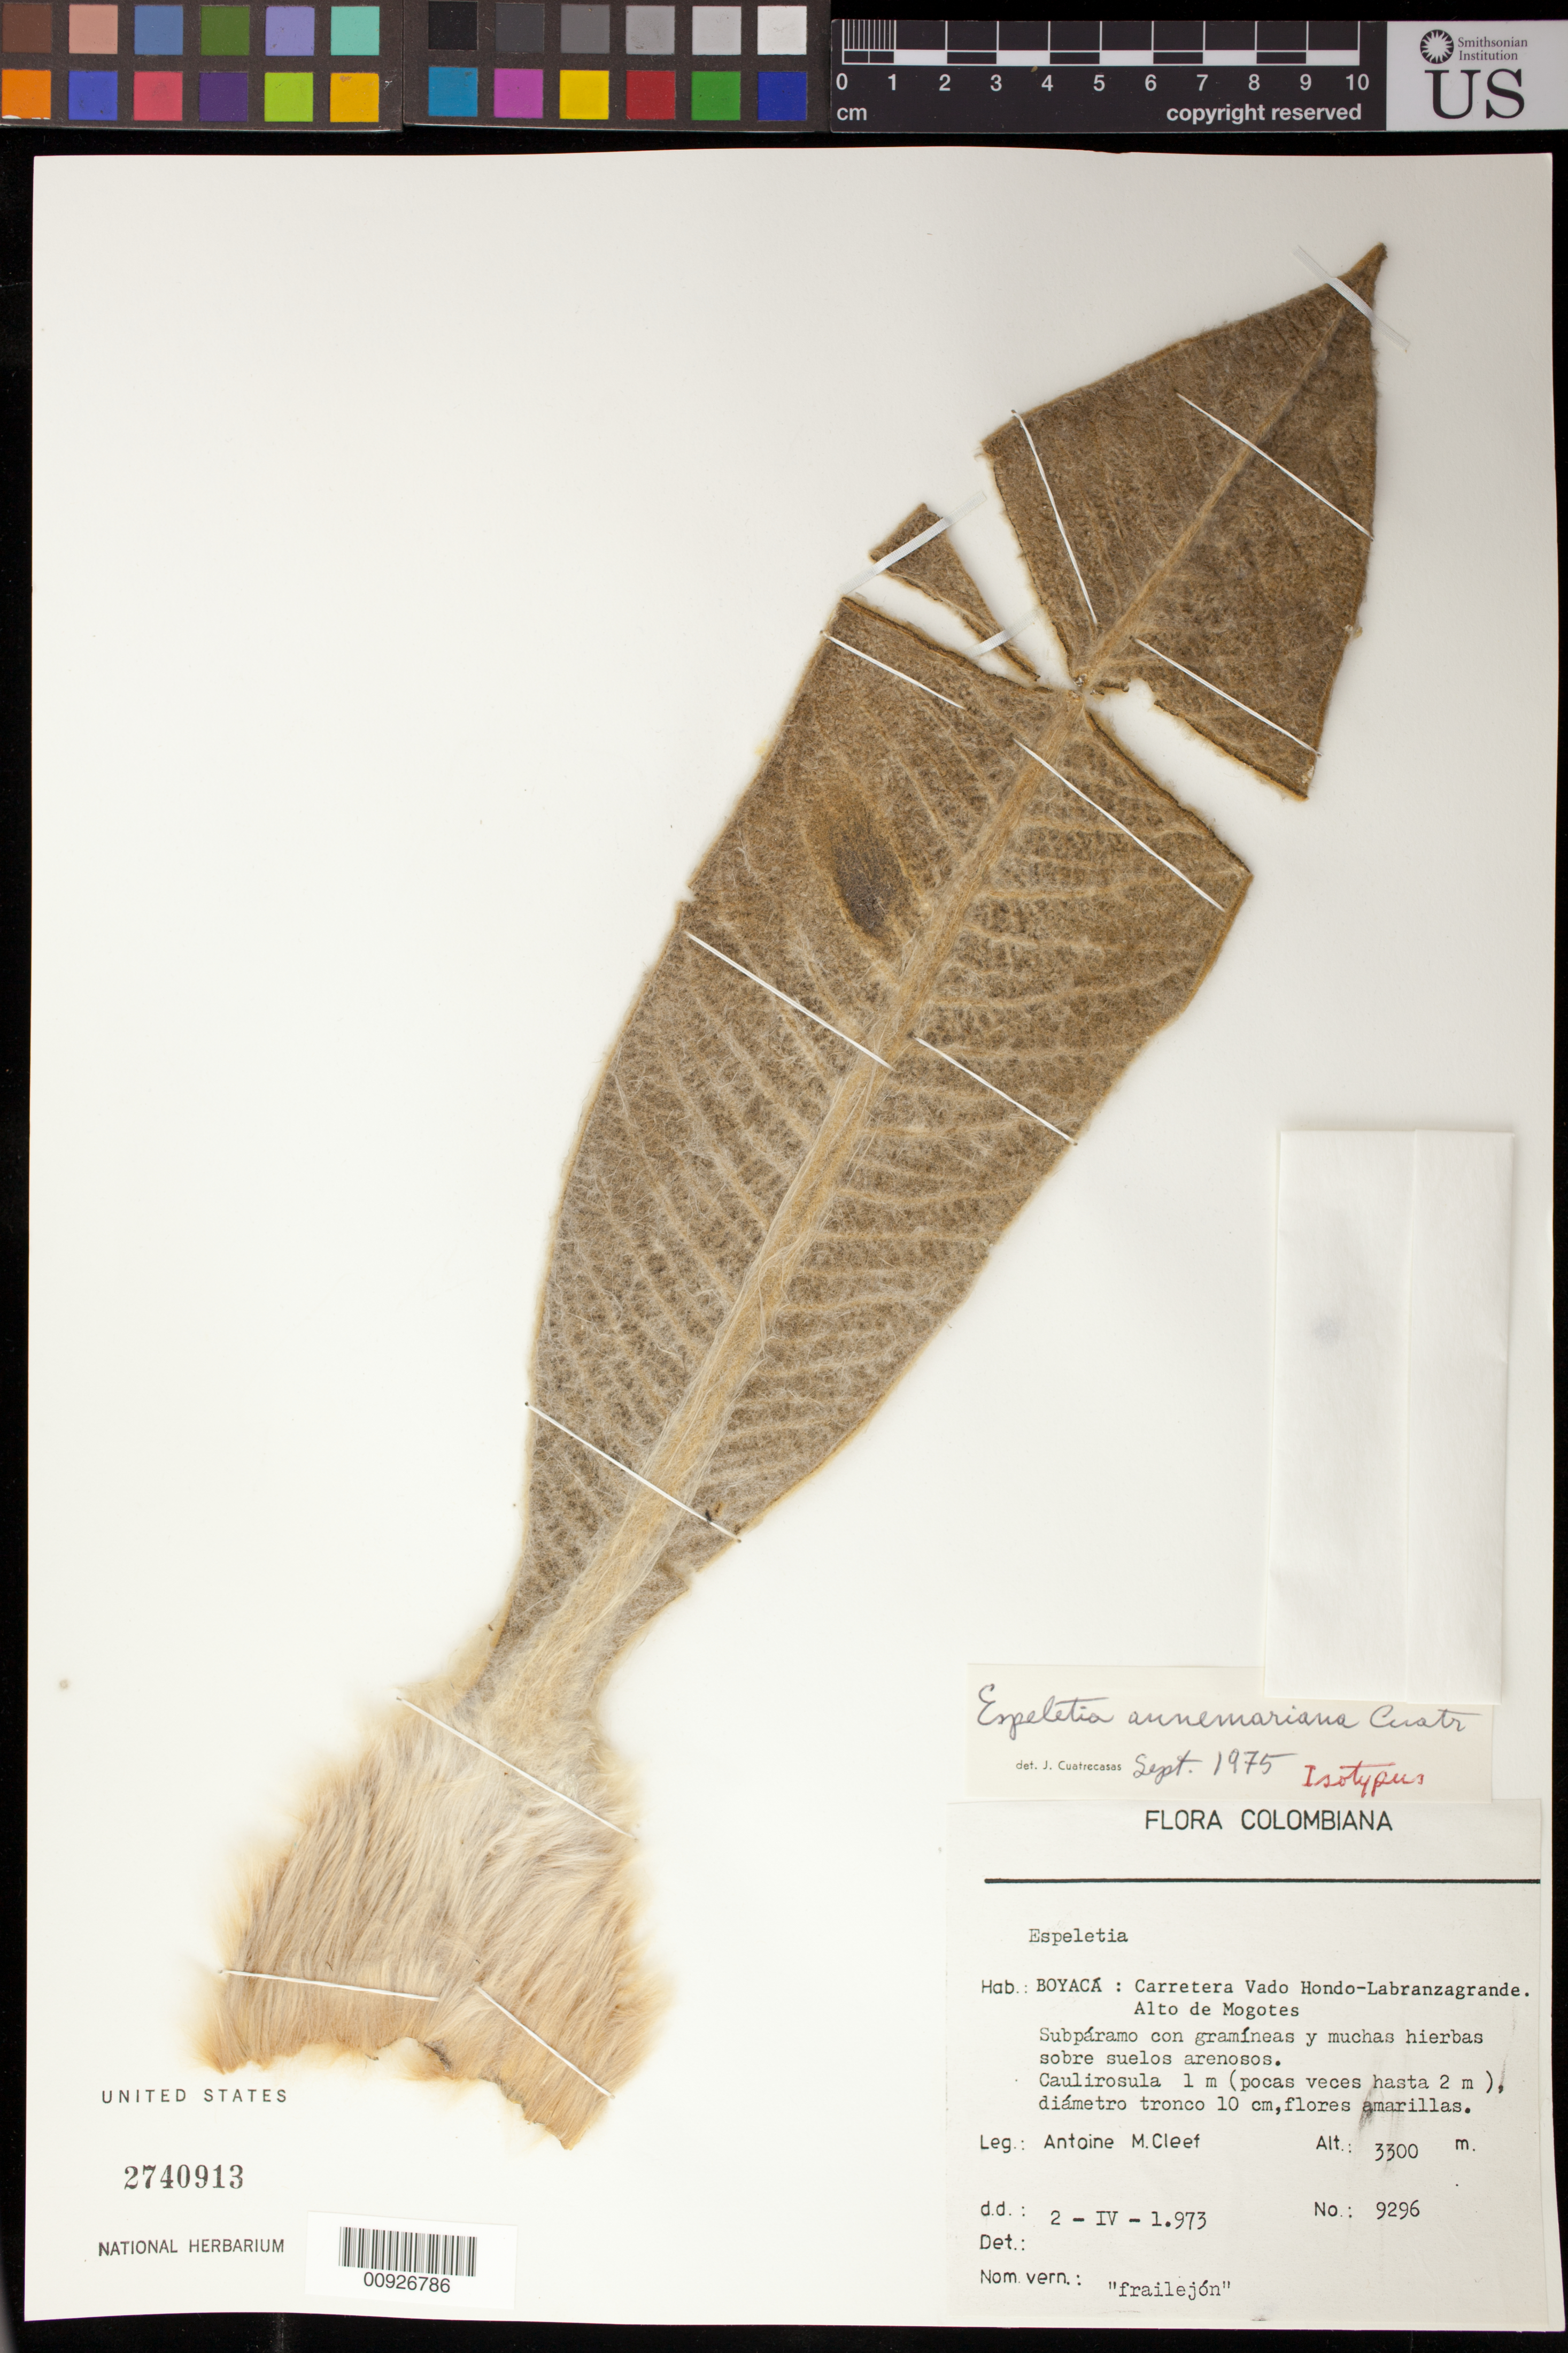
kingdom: Plantae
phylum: Tracheophyta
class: Magnoliopsida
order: Asterales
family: Asteraceae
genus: Espeletia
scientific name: Espeletia annemariana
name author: Cuatrec.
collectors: A. M. Cleef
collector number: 9296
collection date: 1973-04-02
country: Colombia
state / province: Boyacá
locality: Carretera Vado Hondo-Labranzagrande. Alto de Mogotes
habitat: Subpáramo con gramíneas y muchas hierbas sobre suelos arenosos.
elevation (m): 3300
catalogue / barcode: US 2740913